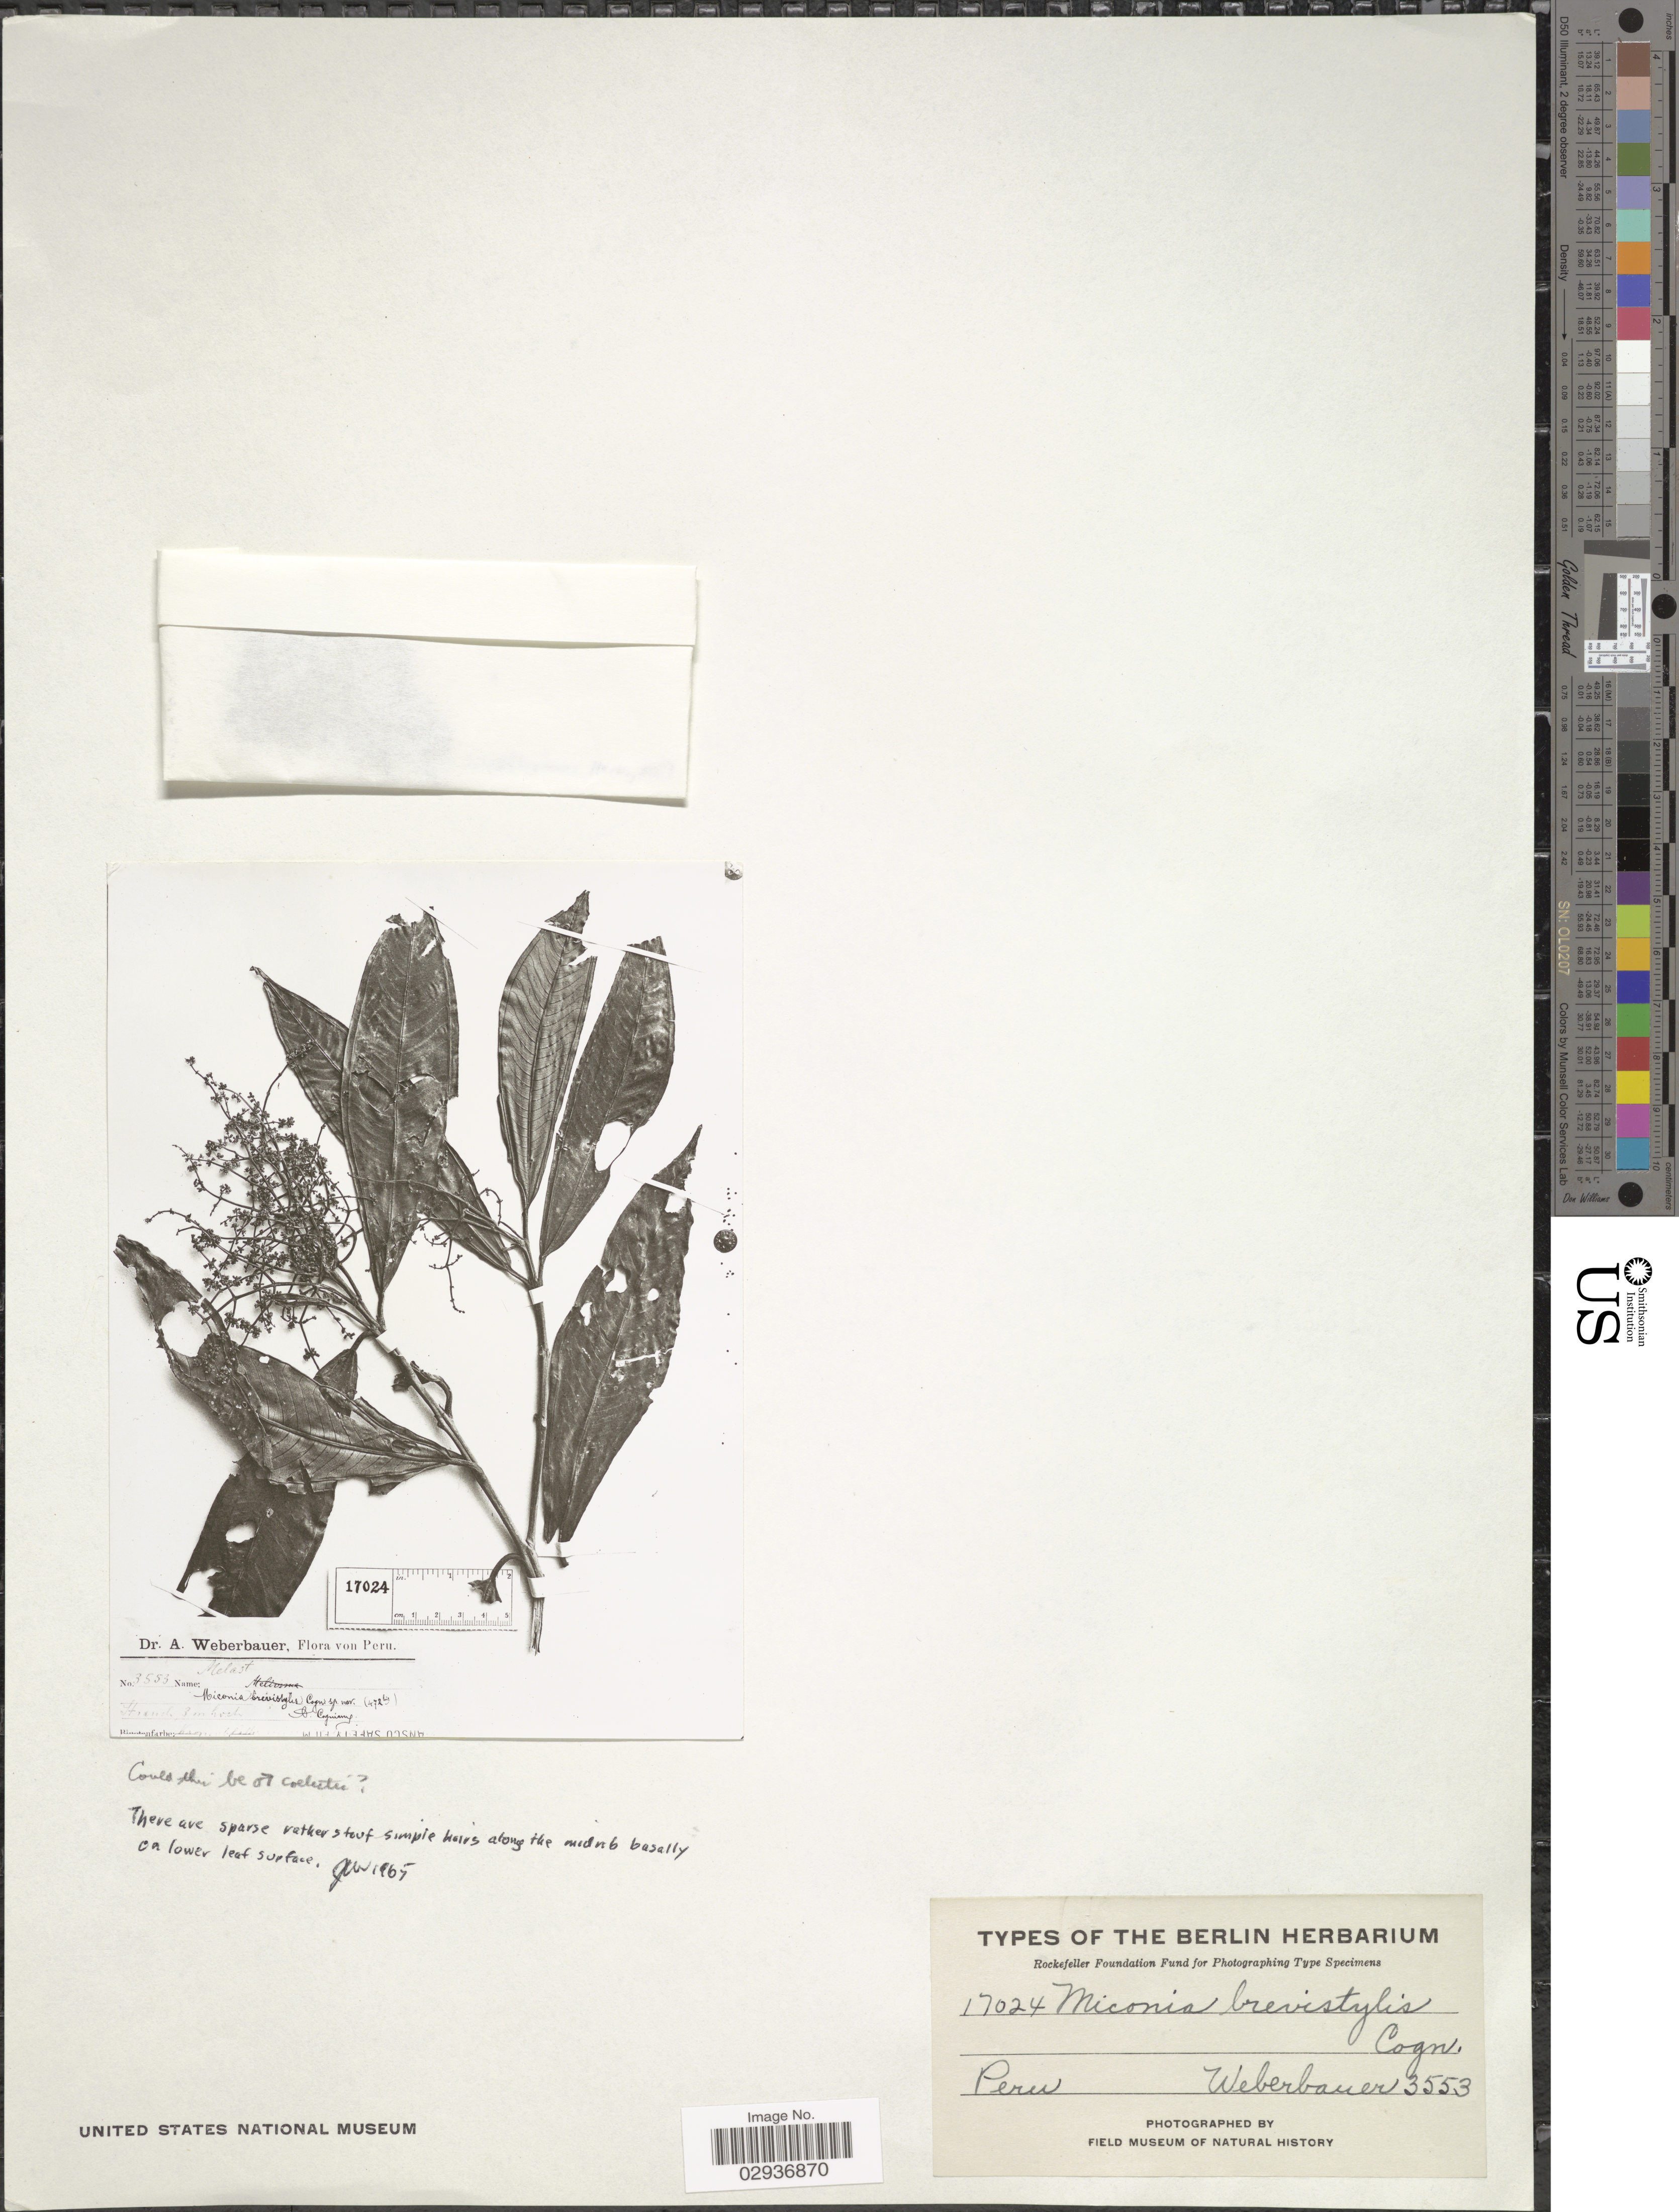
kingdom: Plantae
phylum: Tracheophyta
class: Magnoliopsida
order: Myrtales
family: Melastomataceae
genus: Miconia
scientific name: Miconia brevistylis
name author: Cogn.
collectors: A. Weberbauer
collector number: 3553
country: Peru